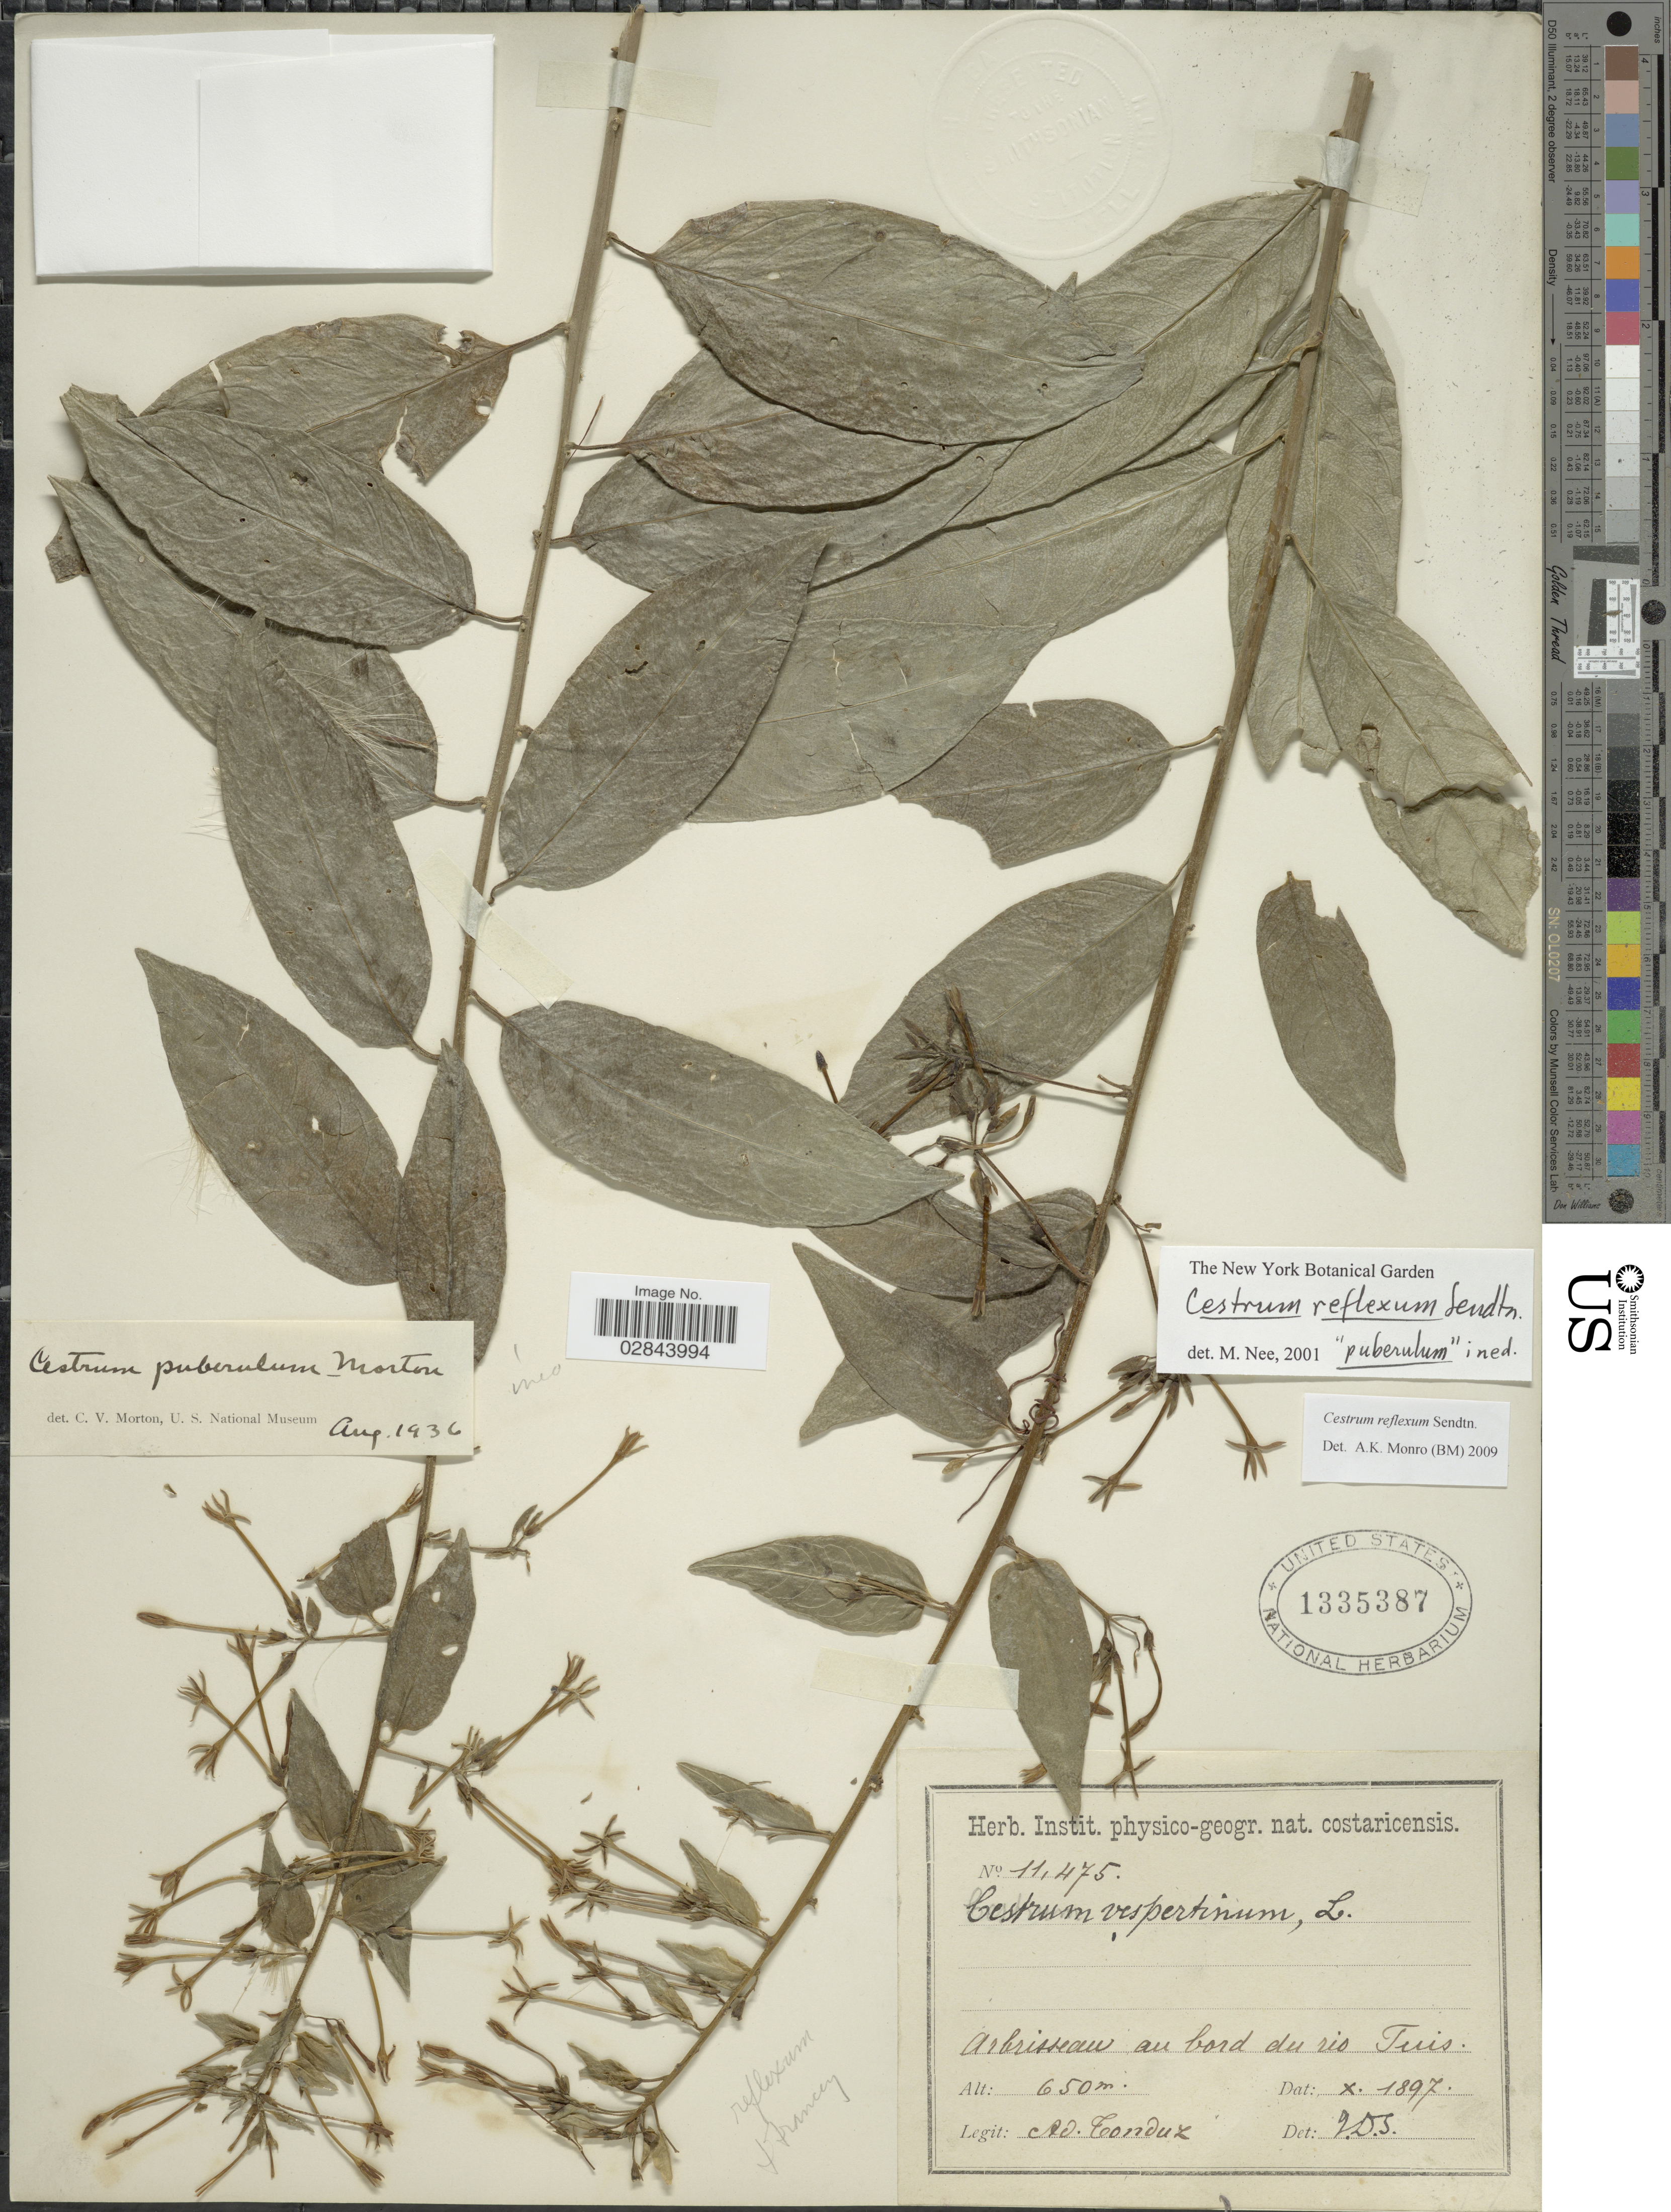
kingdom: Plantae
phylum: Tracheophyta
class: Magnoliopsida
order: Solanales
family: Solanaceae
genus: Cestrum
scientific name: Cestrum reflexum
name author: Sendtn.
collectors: A. Tonduz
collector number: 11475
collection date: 1897-10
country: Costa Rica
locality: Arbrisseau au bord du rio Tuis.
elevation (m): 650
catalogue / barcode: US 1335387